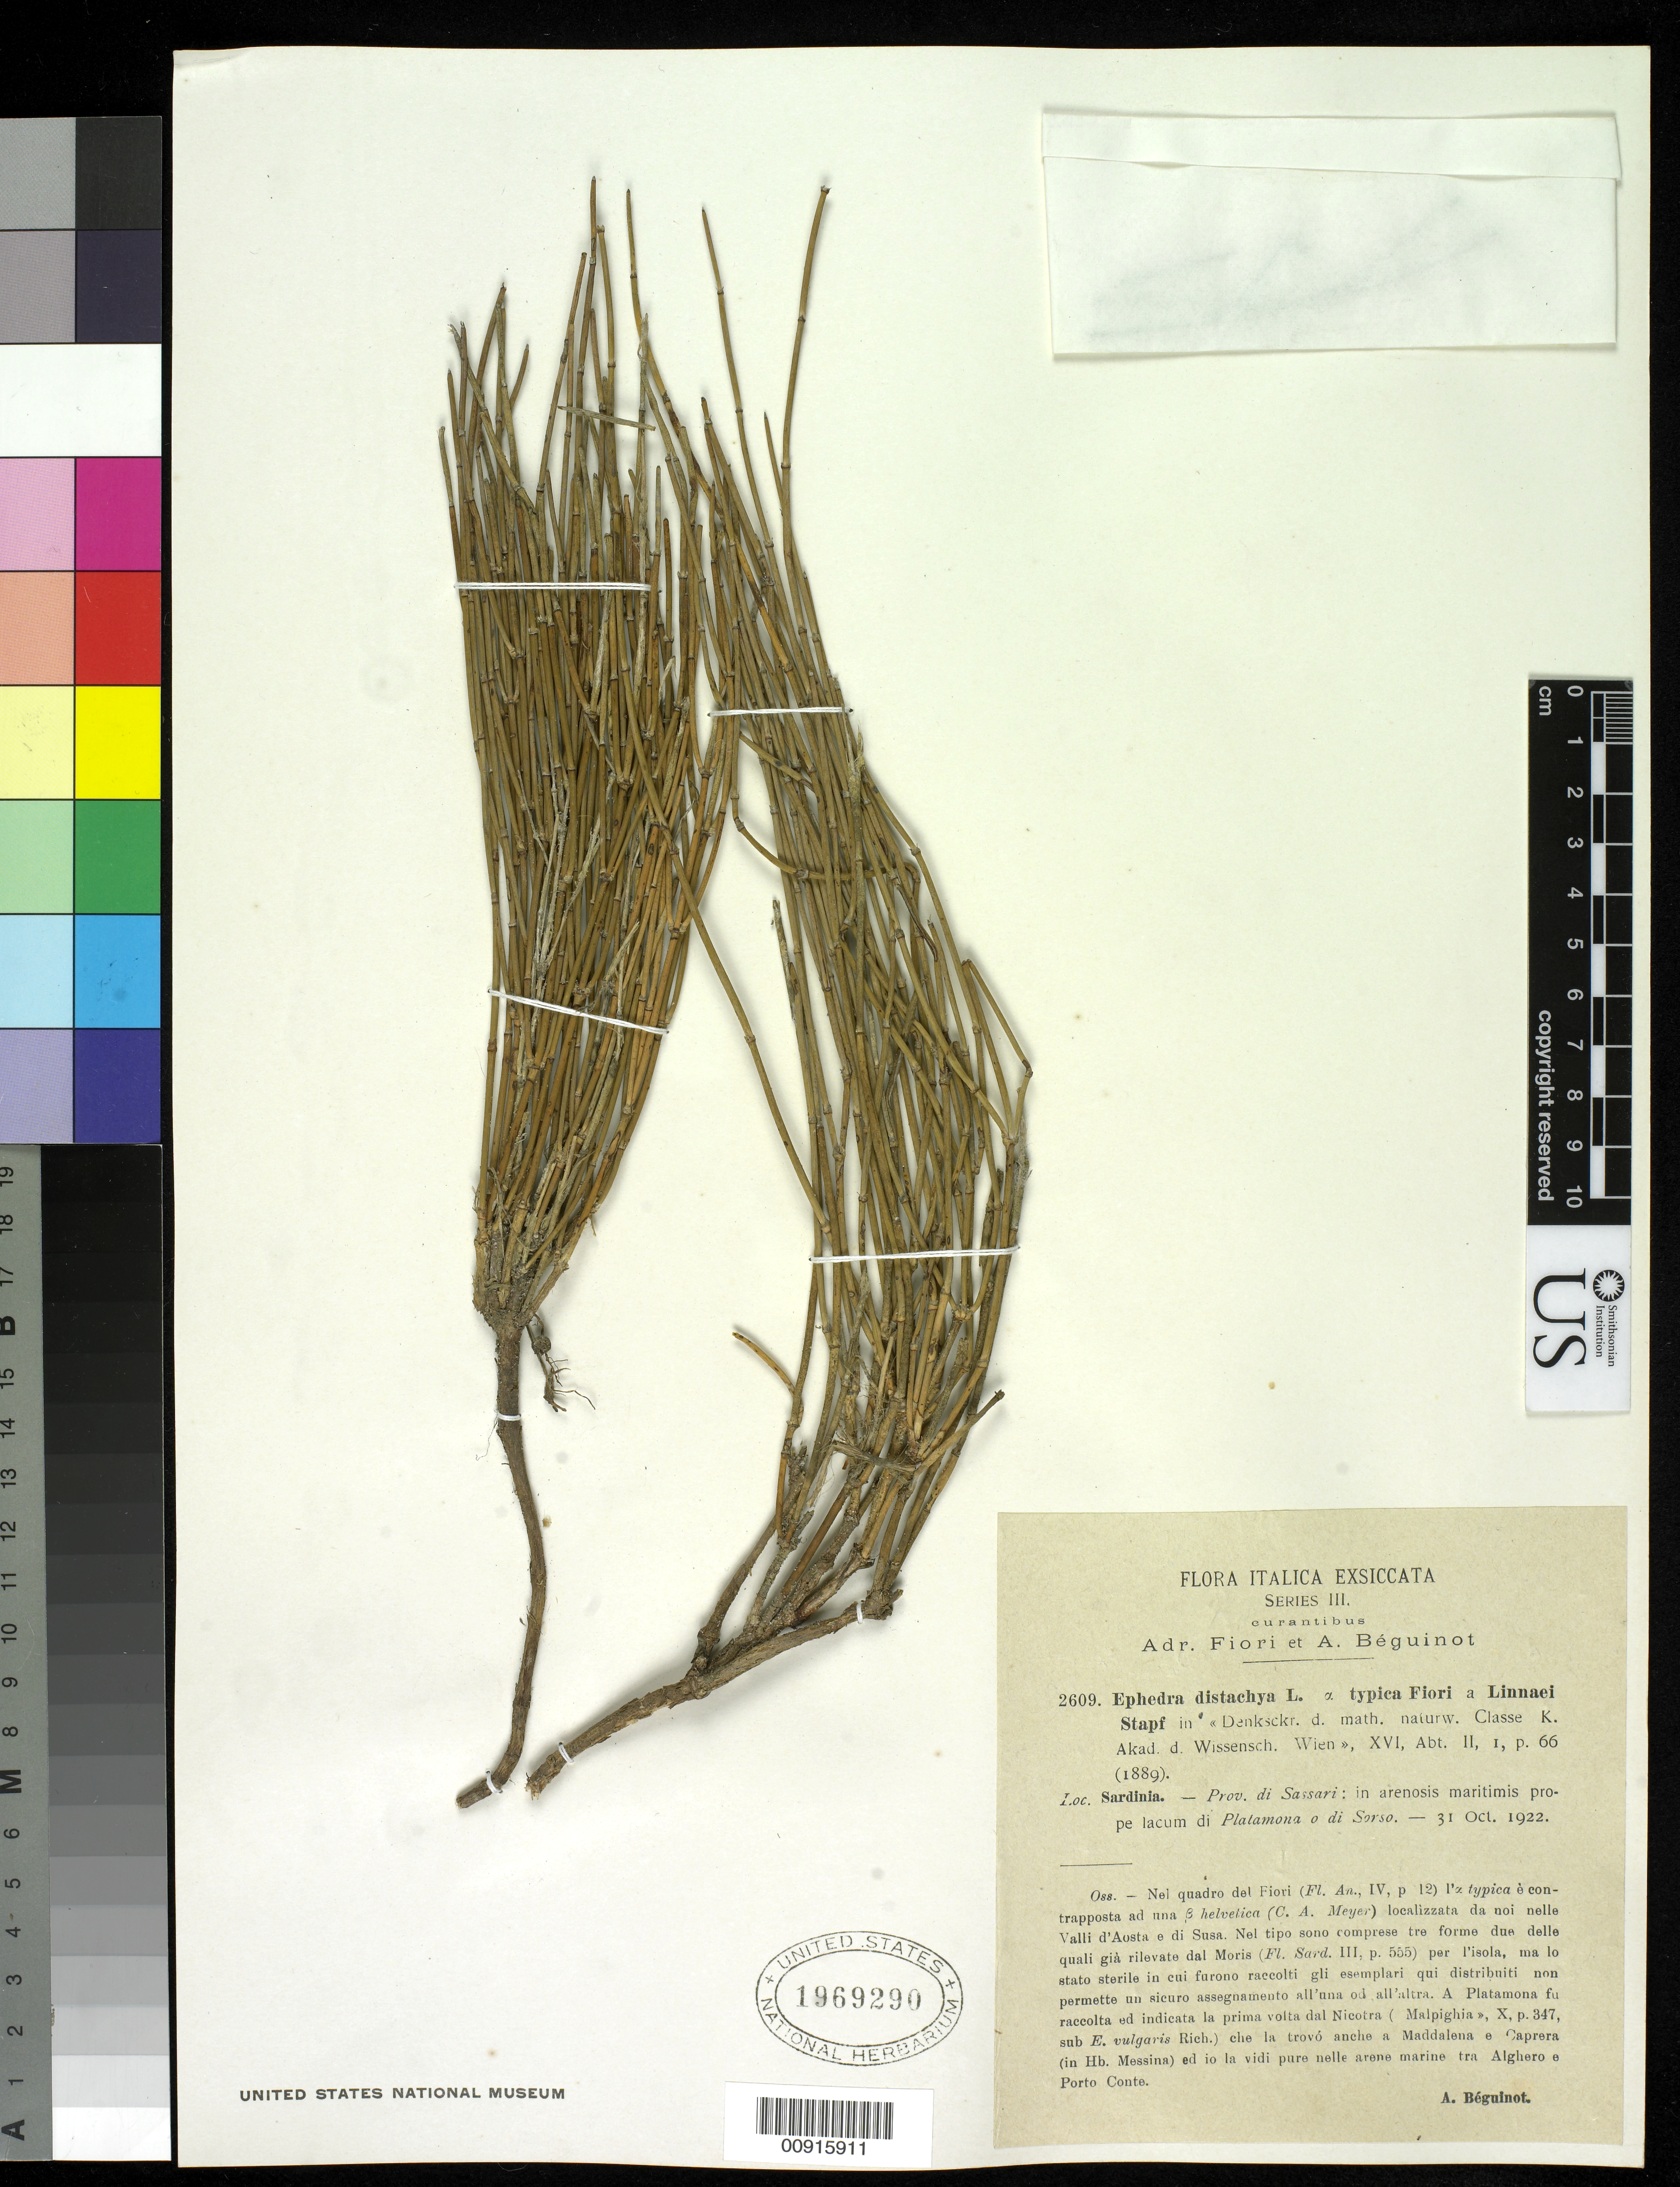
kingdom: Plantae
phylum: Tracheophyta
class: Gnetopsida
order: Ephedrales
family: Ephedraceae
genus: Ephedra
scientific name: Ephedra distachya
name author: L.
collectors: A. Fiori & A. Béguinot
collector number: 2609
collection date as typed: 31 Oct 1922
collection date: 1922-10-31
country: Italy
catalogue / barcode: US 1969290